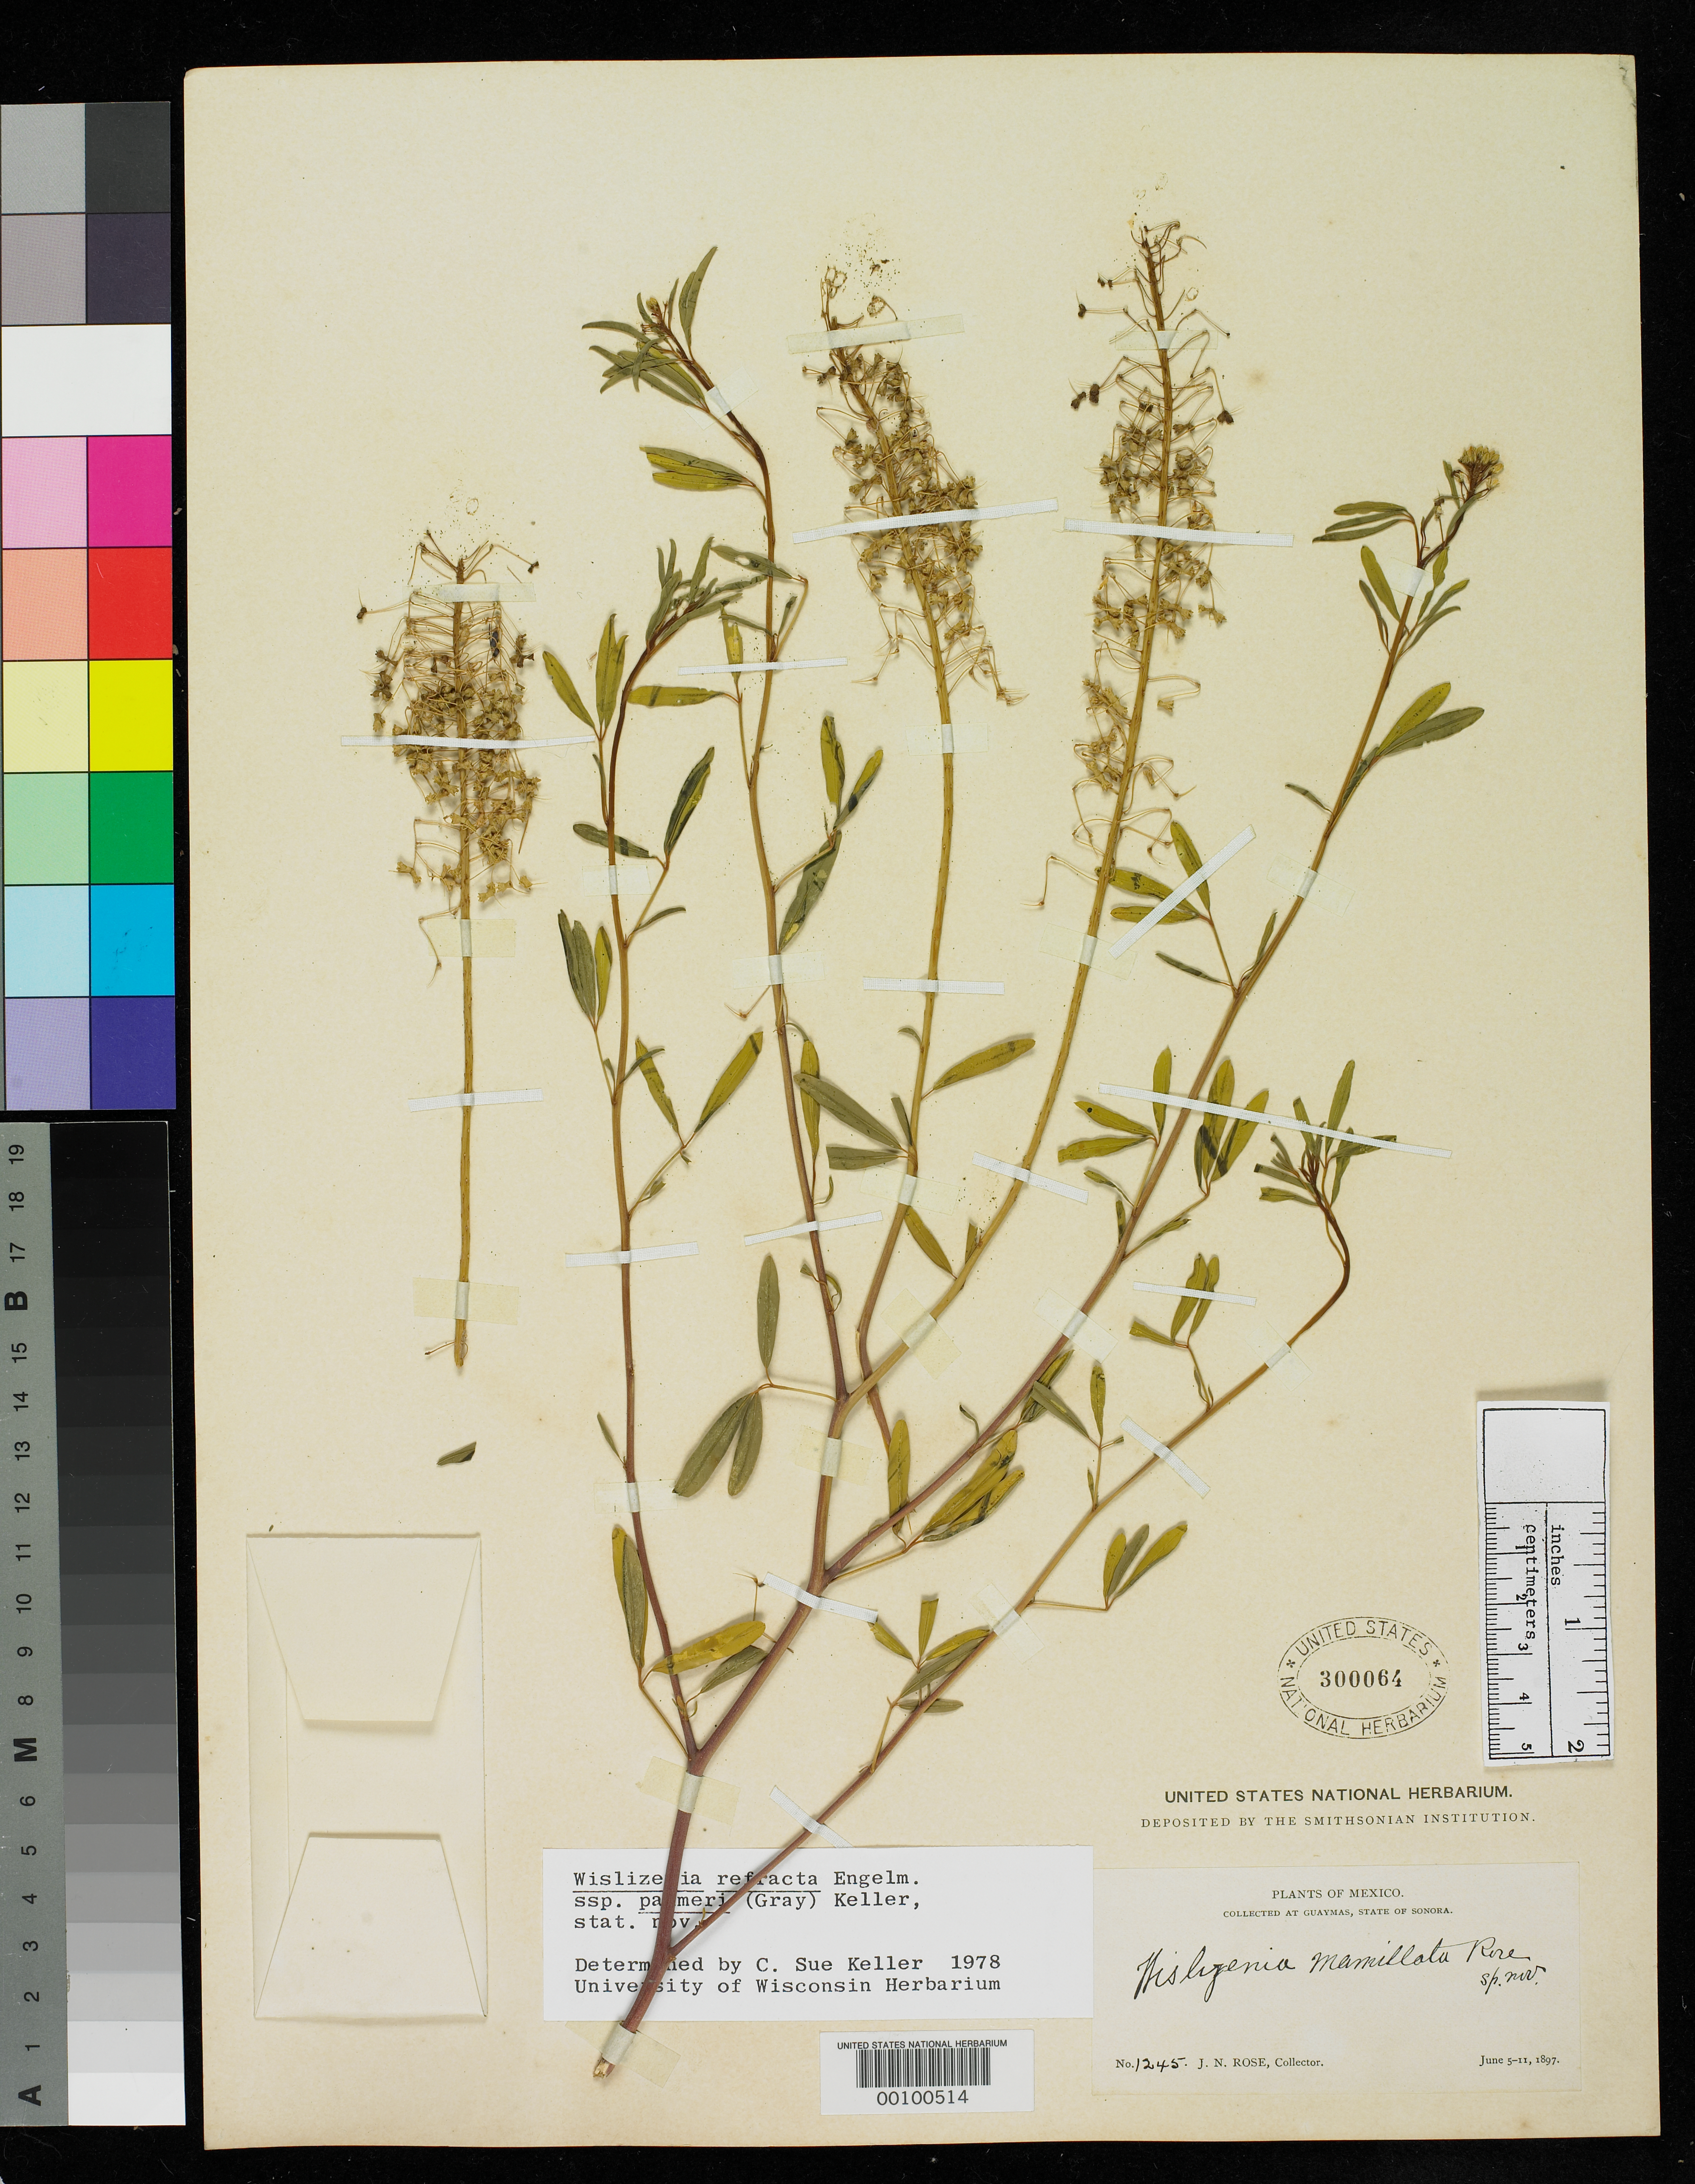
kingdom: Plantae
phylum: Tracheophyta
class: Magnoliopsida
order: Brassicales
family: Cleomaceae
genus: Wislizenia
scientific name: Wislizenia mamillata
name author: Rose ex Greene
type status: Isosyntype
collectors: J. N. Rose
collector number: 1245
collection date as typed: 05 Jun 1897 to 11 Jun 1897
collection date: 1897-06-05/1897-06-11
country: Mexico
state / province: Sonora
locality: Guaymas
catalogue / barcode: US 300064